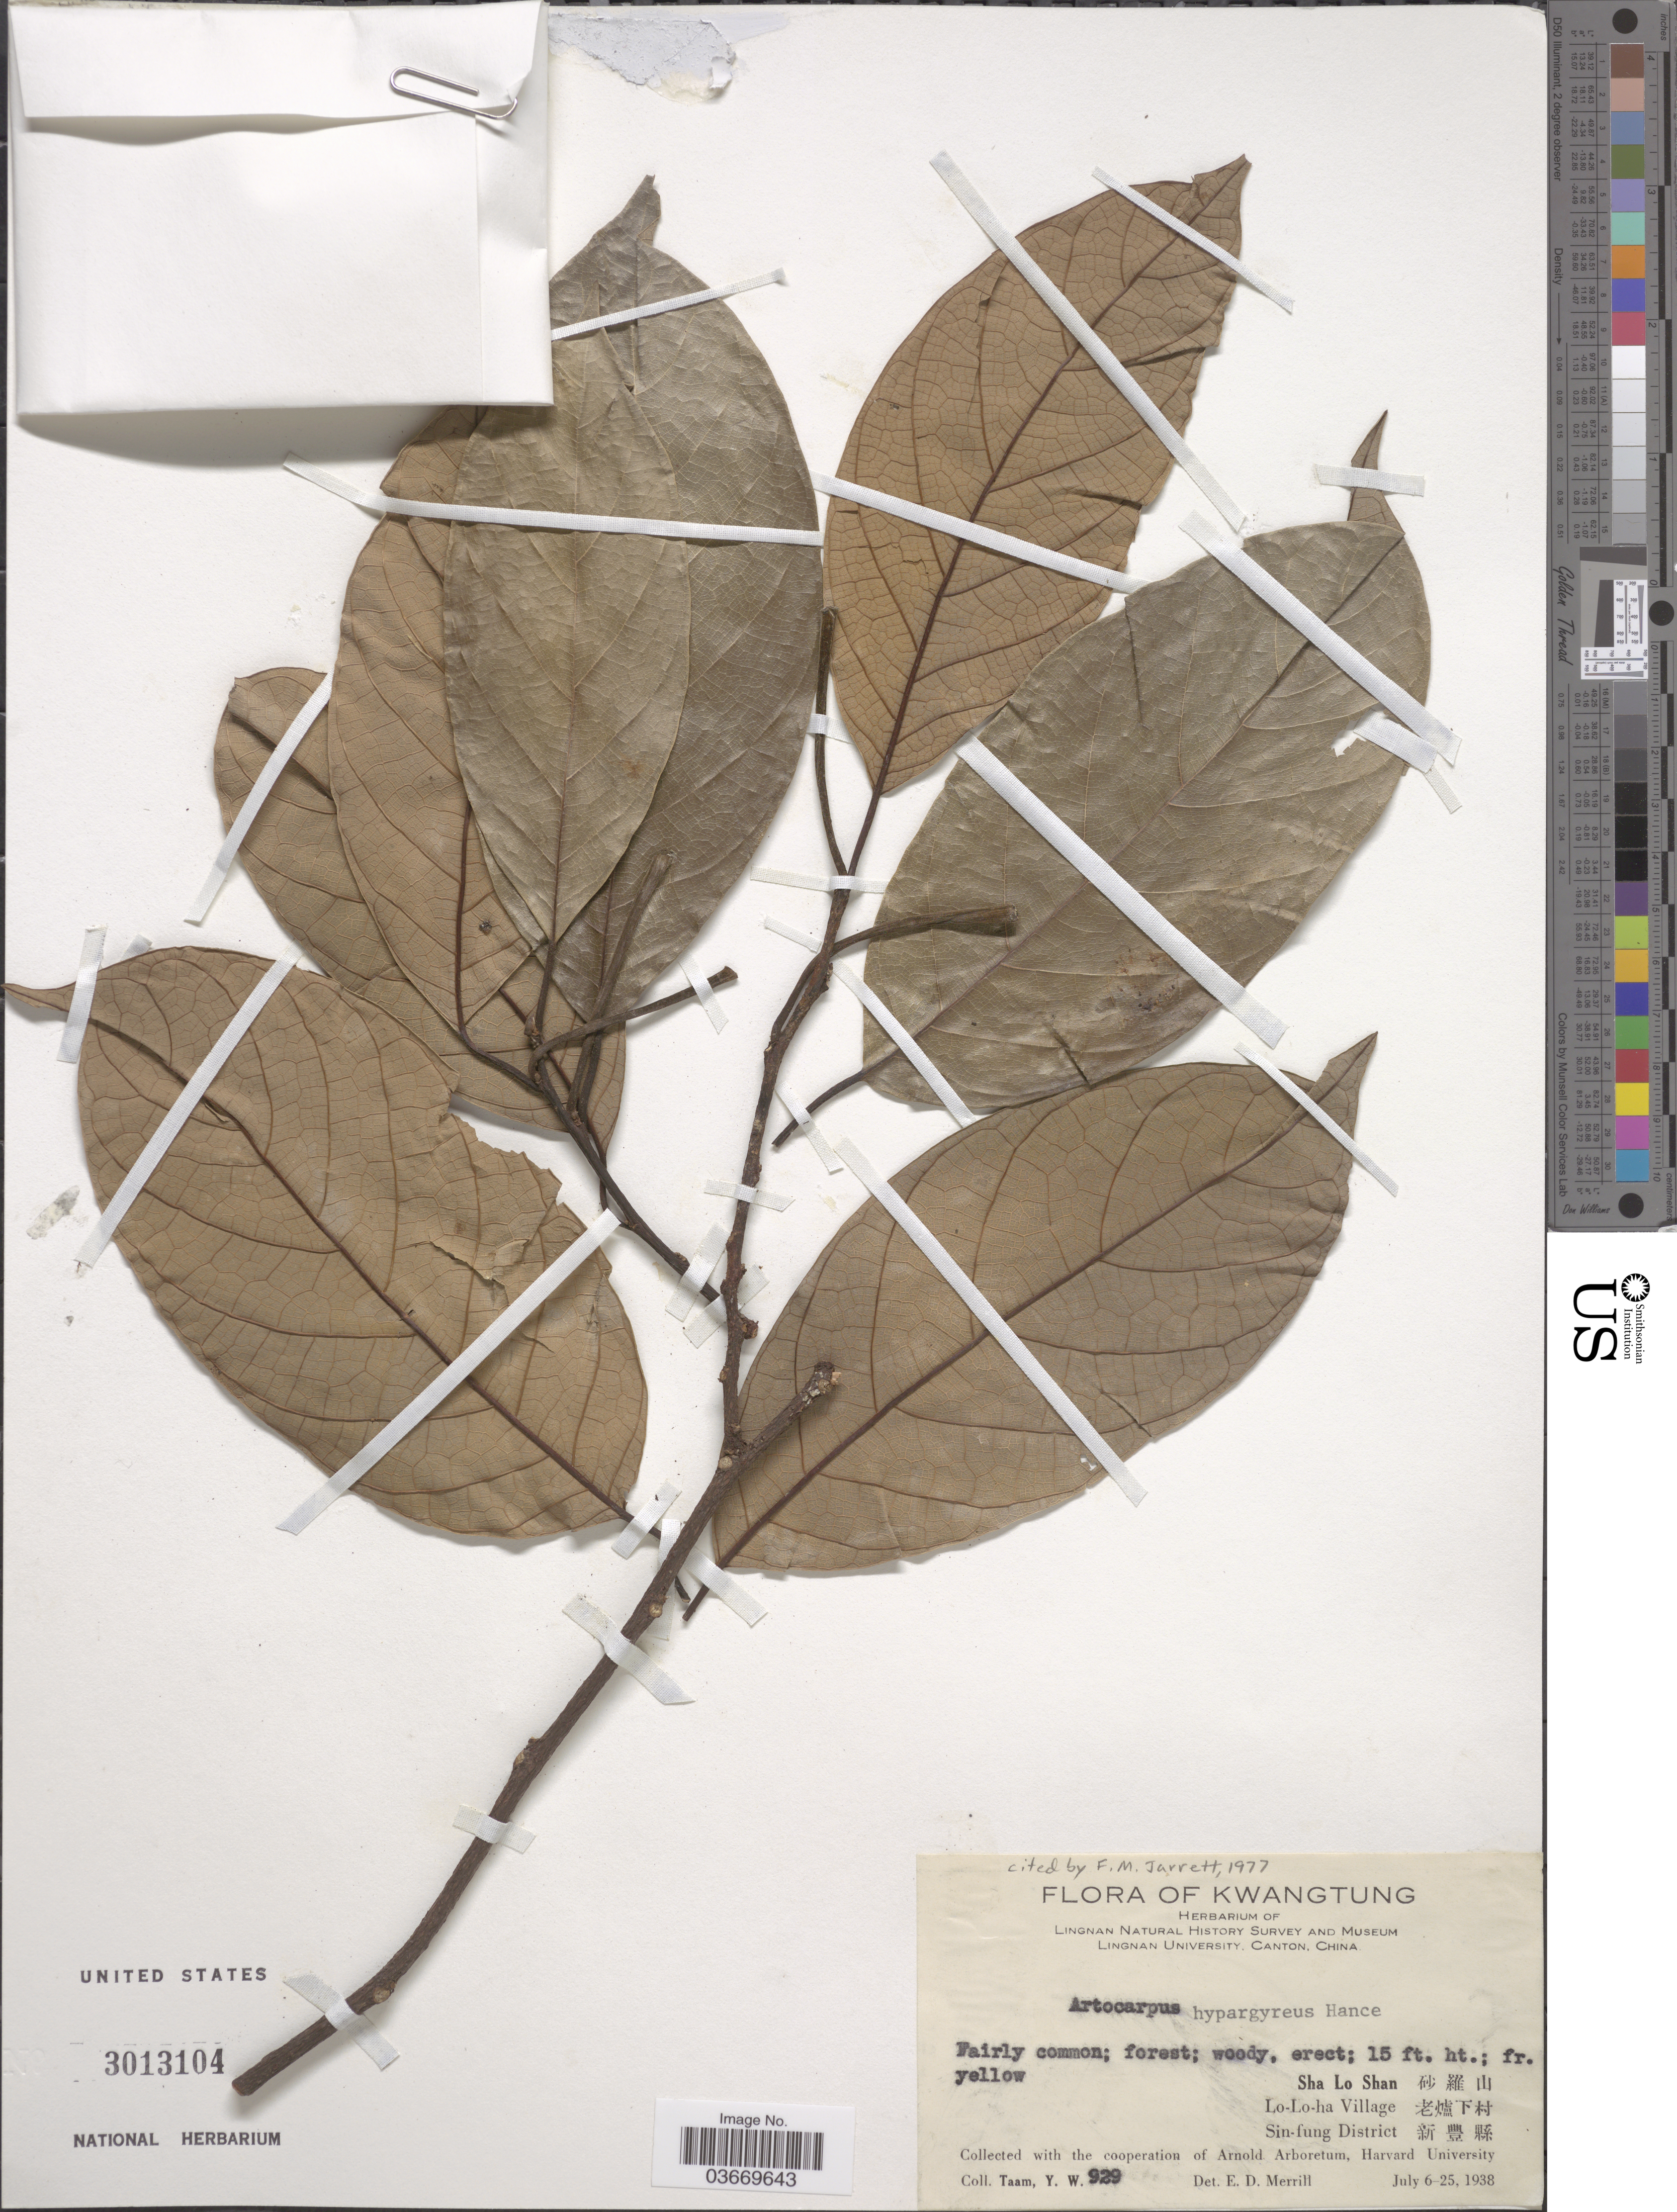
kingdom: Plantae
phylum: Tracheophyta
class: Magnoliopsida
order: Rosales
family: Moraceae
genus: Artocarpus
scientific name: Artocarpus hypargyreus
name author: Hance ex Benth.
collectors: Y. W. Taam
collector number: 929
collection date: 1938-07-06/1938-07-25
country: China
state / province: Guangdong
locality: Kwangtung. Sha Lo Shan X Lo-Lo-ha Village X Sin-fung District X.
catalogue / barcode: US 3013104